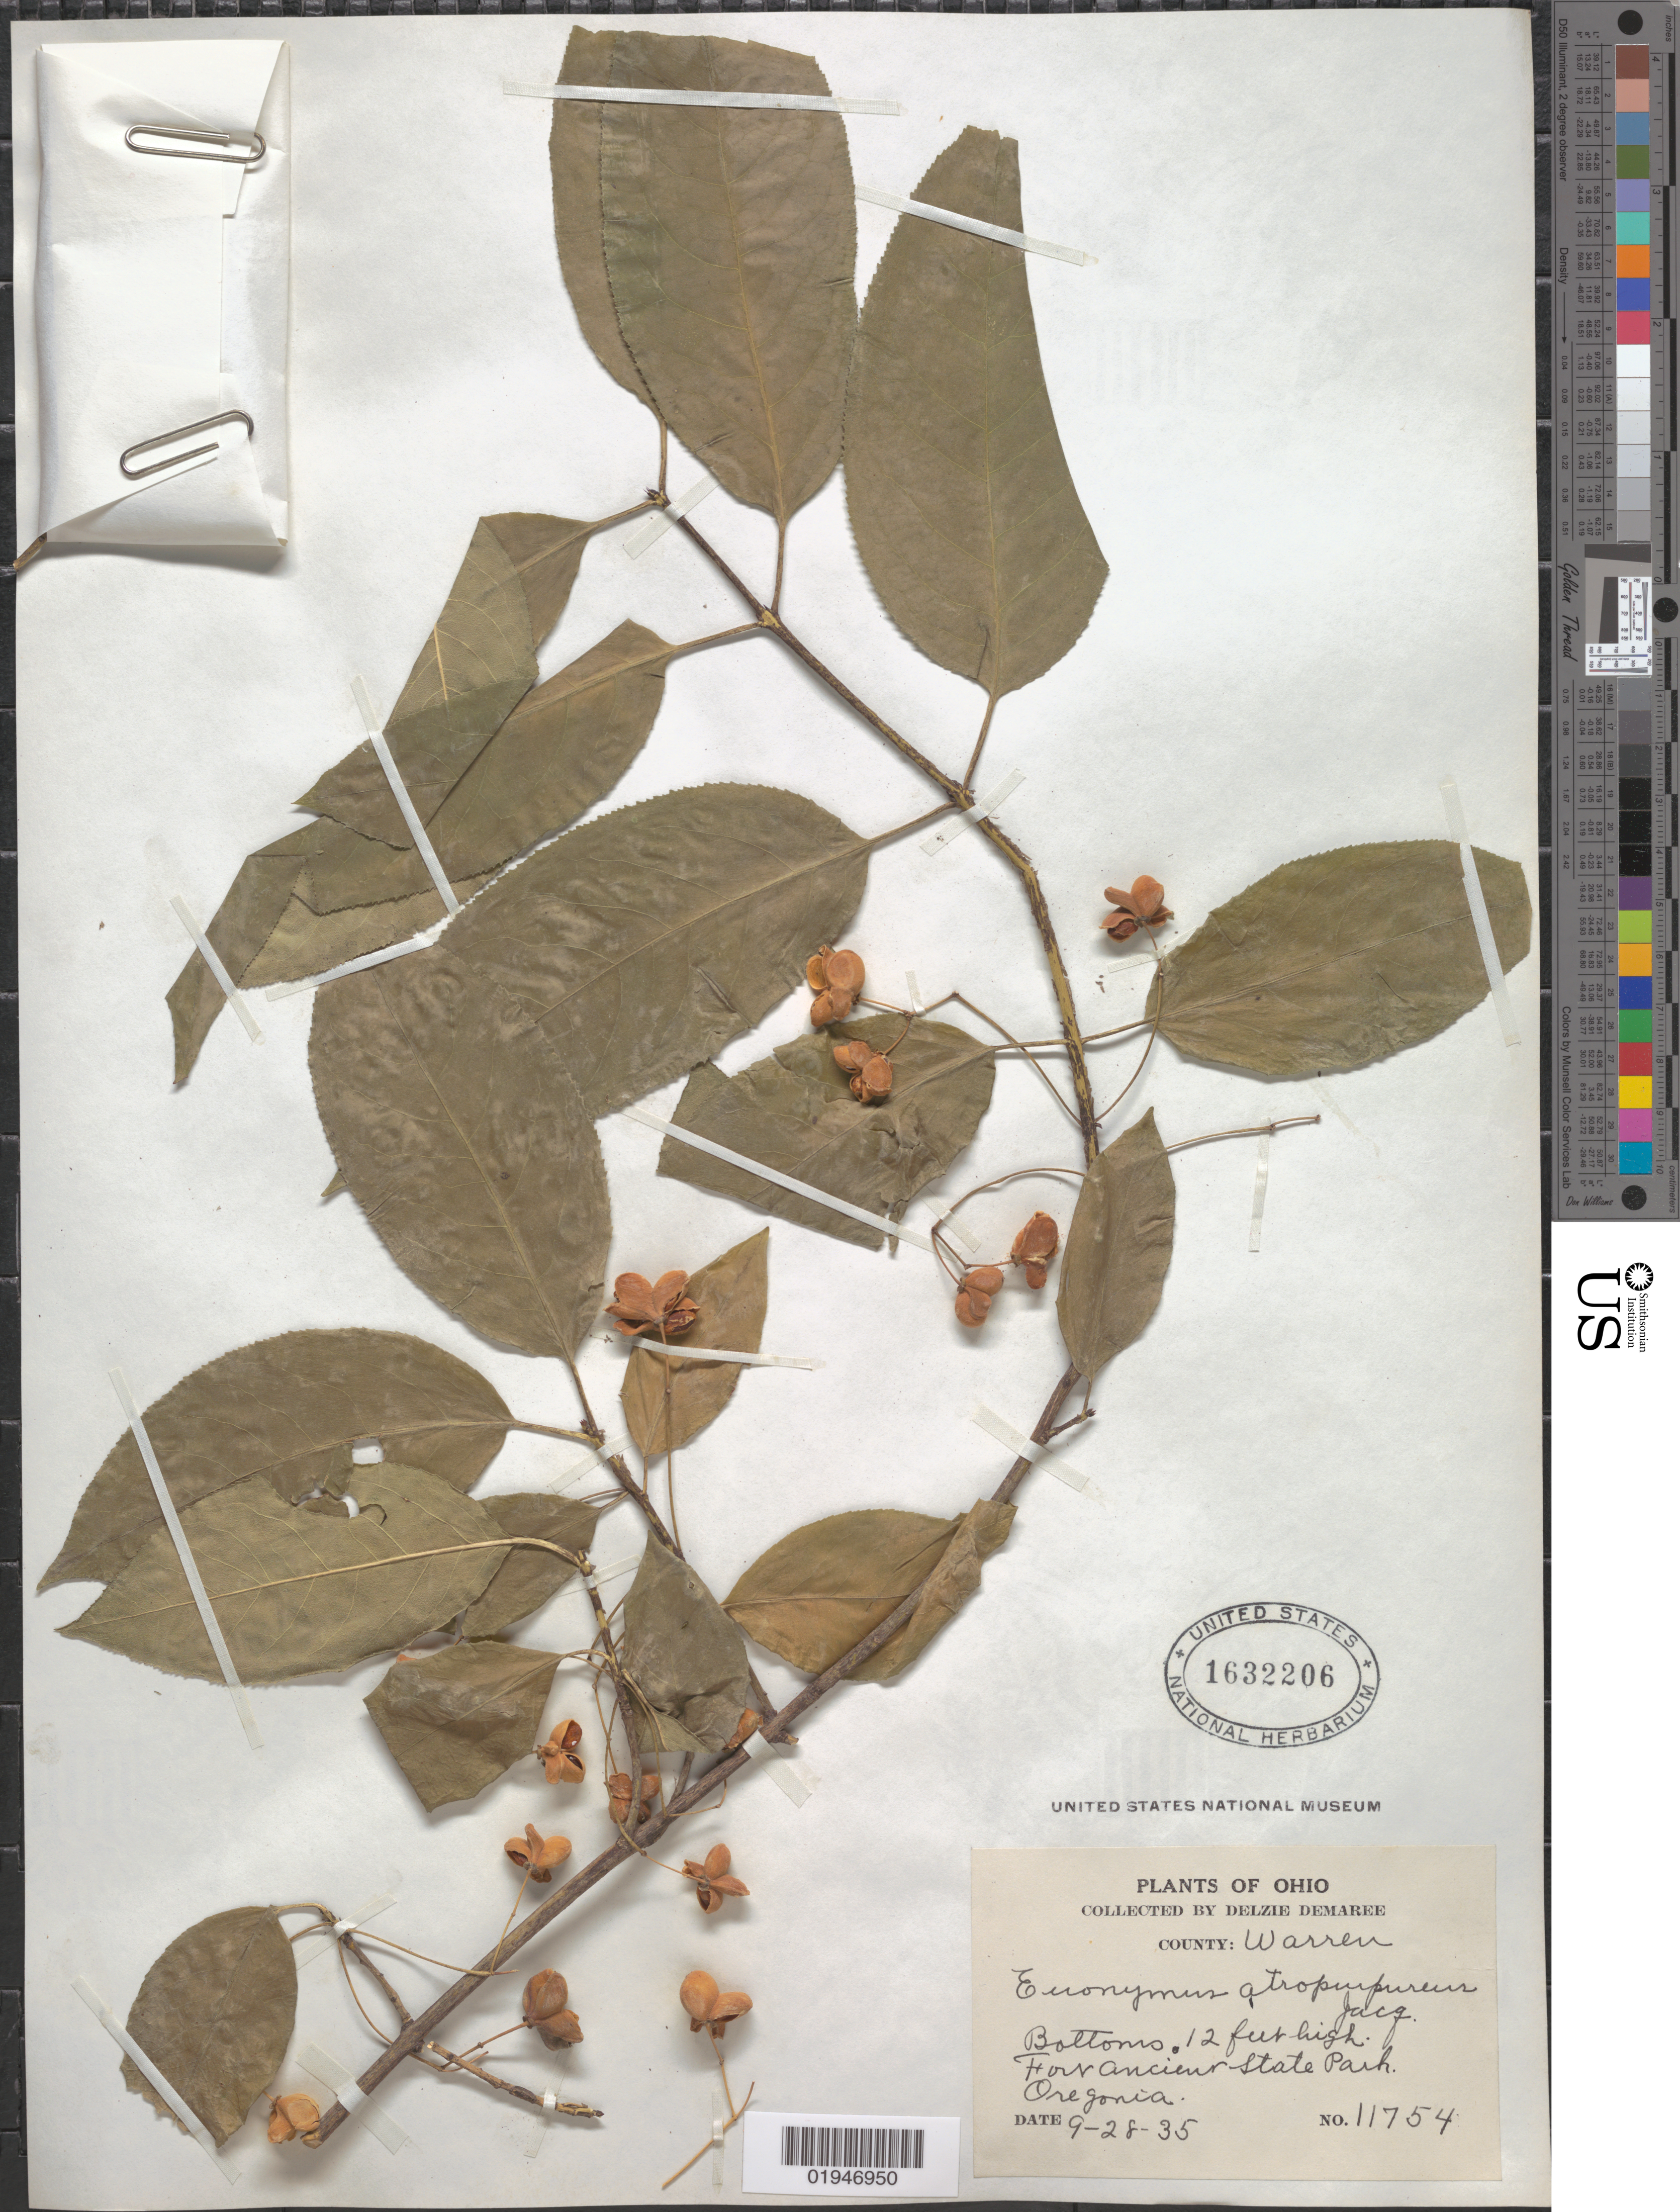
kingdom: Plantae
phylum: Tracheophyta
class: Magnoliopsida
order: Celastrales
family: Celastraceae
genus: Euonymus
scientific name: Euonymus atropurpureus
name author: Jacq.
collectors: D. Demaree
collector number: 11754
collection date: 1935-09-28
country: United States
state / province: Ohio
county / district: Warren County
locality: Oregonia. Fort Ancient State Park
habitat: Bottoms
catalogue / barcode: US 1632206